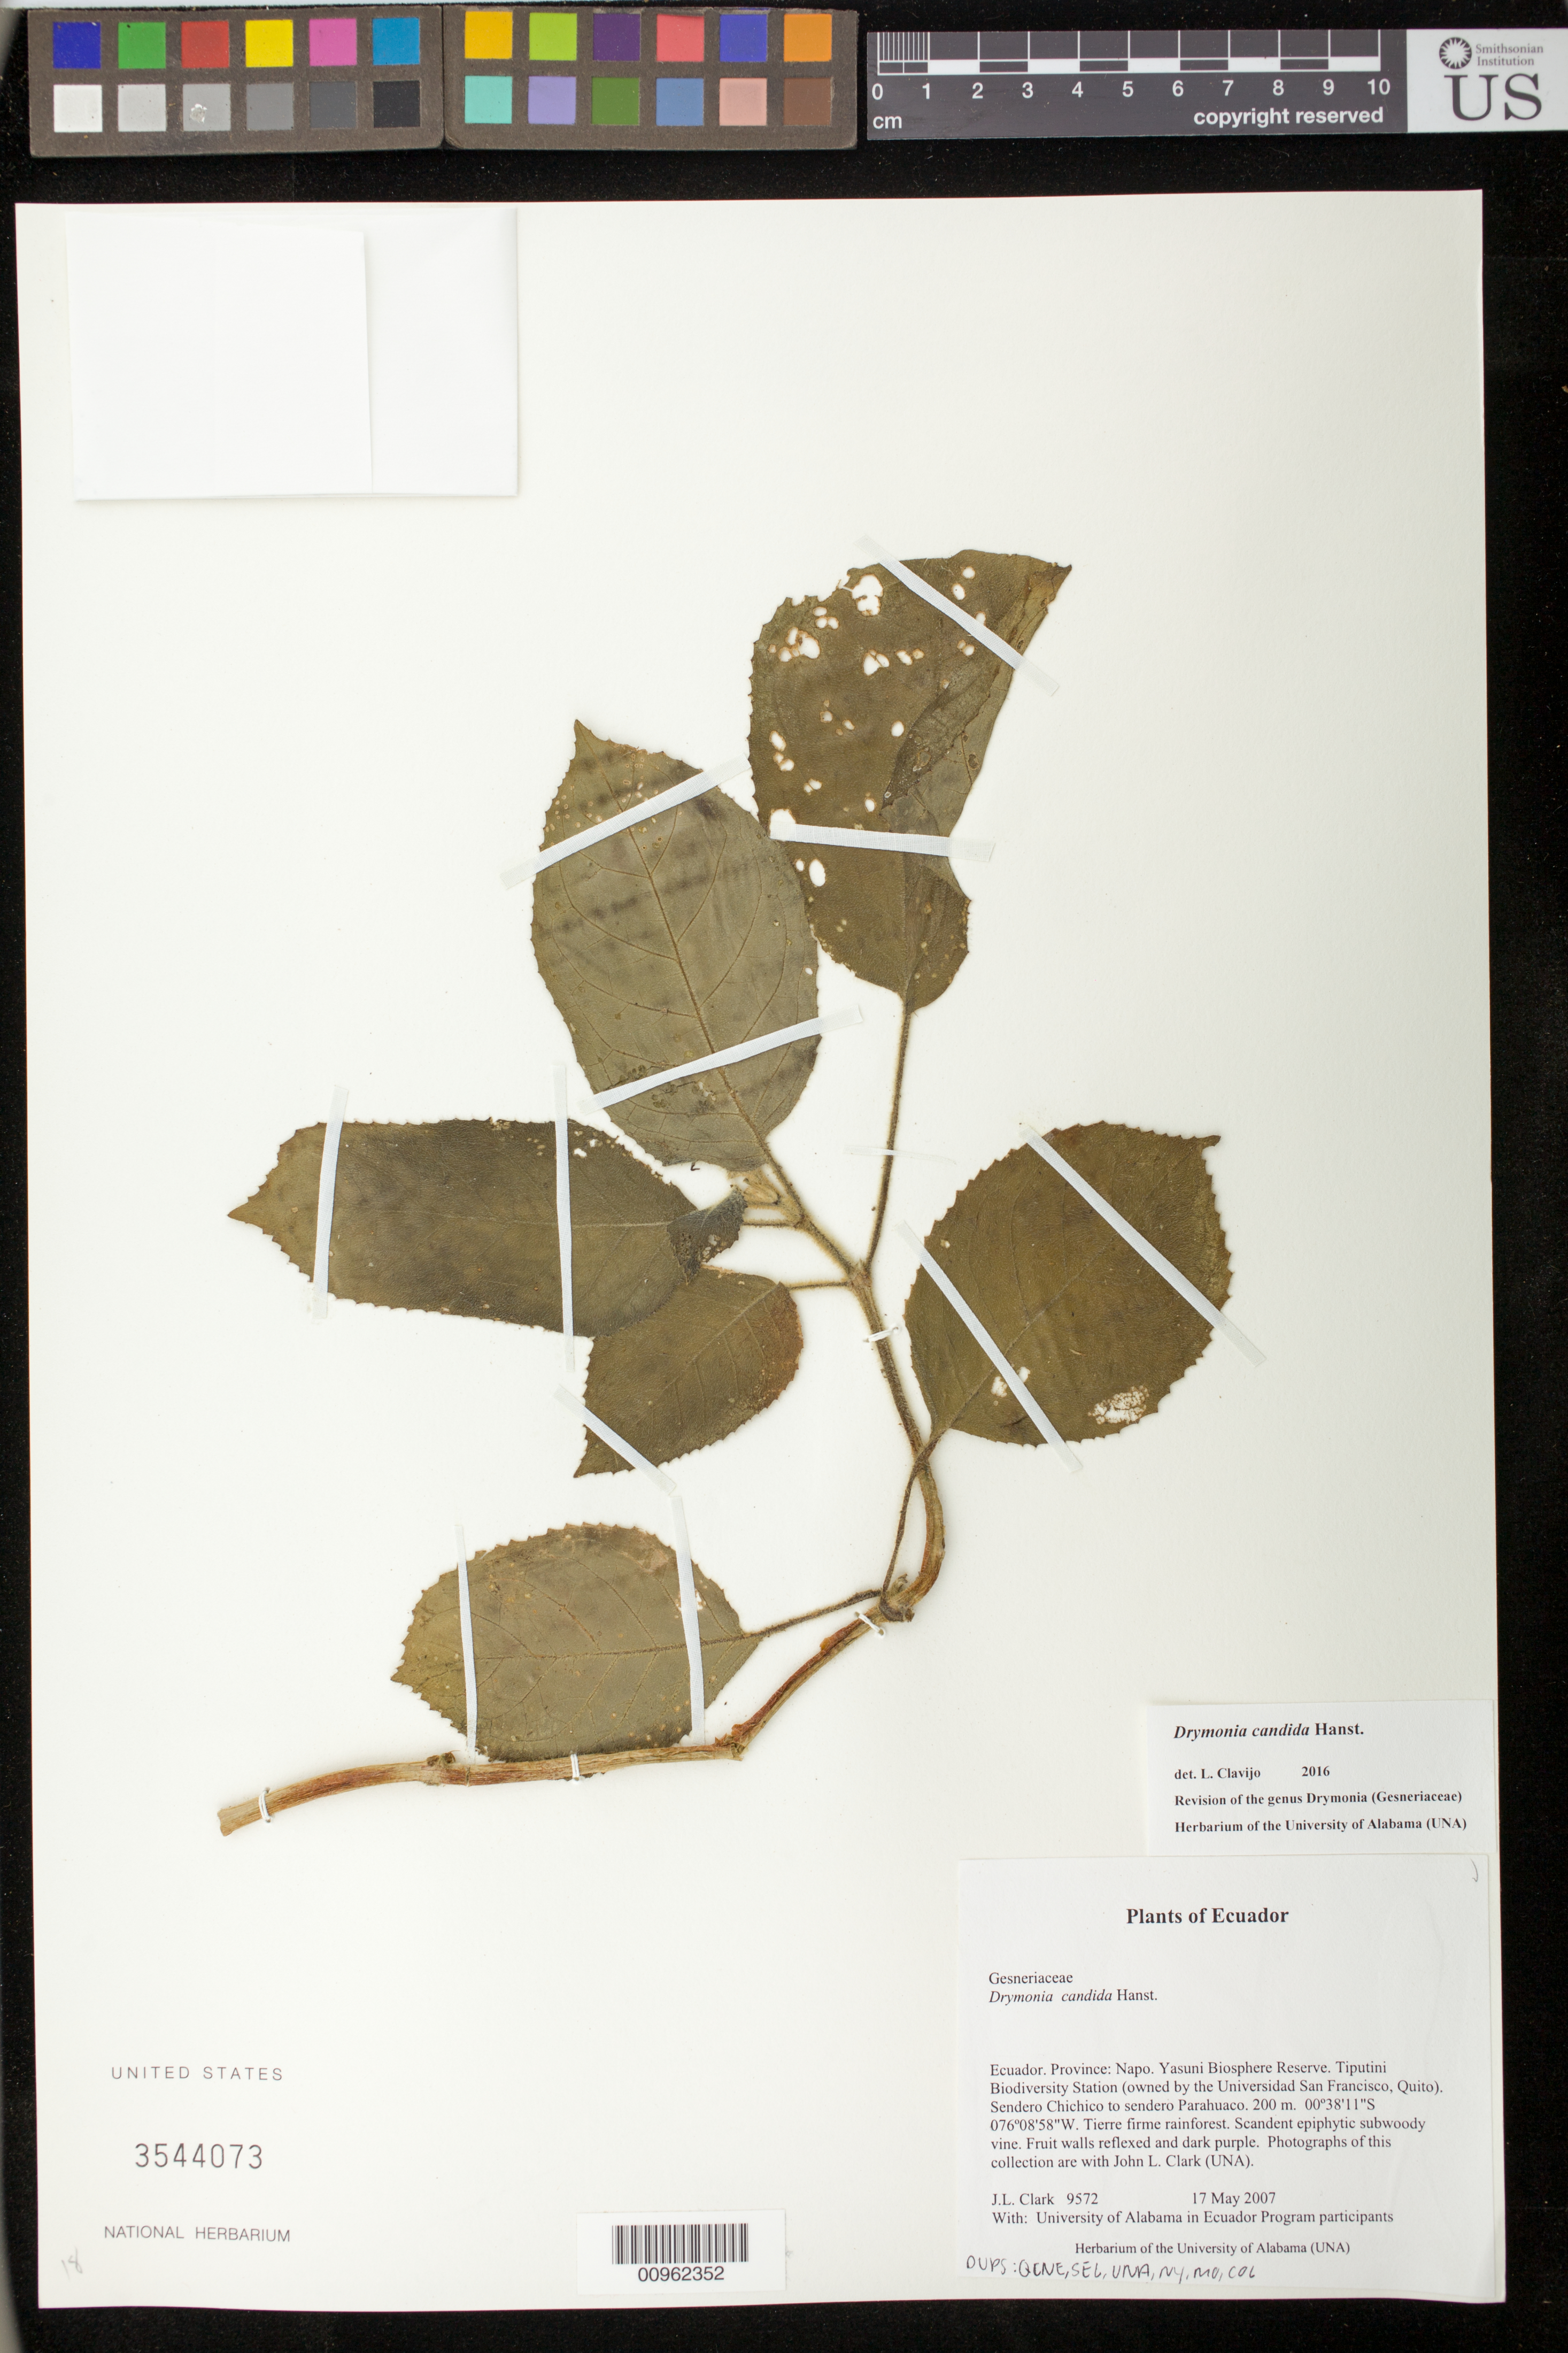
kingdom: Plantae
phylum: Tracheophyta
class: Magnoliopsida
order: Lamiales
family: Gesneriaceae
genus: Drymonia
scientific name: Drymonia candida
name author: Hanst.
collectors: J. L. Clark & University of Alabama in Ecuador Program participants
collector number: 9572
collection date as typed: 17 May 2007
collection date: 2007-05-17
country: Ecuador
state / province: Napo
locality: Yasuni Biosphere Reserve. Tiputini Biodiversity Station (owned by the Universidad San Francisco, Quito). Sendero Chichico to sendero Parahuaco.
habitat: Tierre firme rainforest.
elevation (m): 200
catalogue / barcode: US 3544073